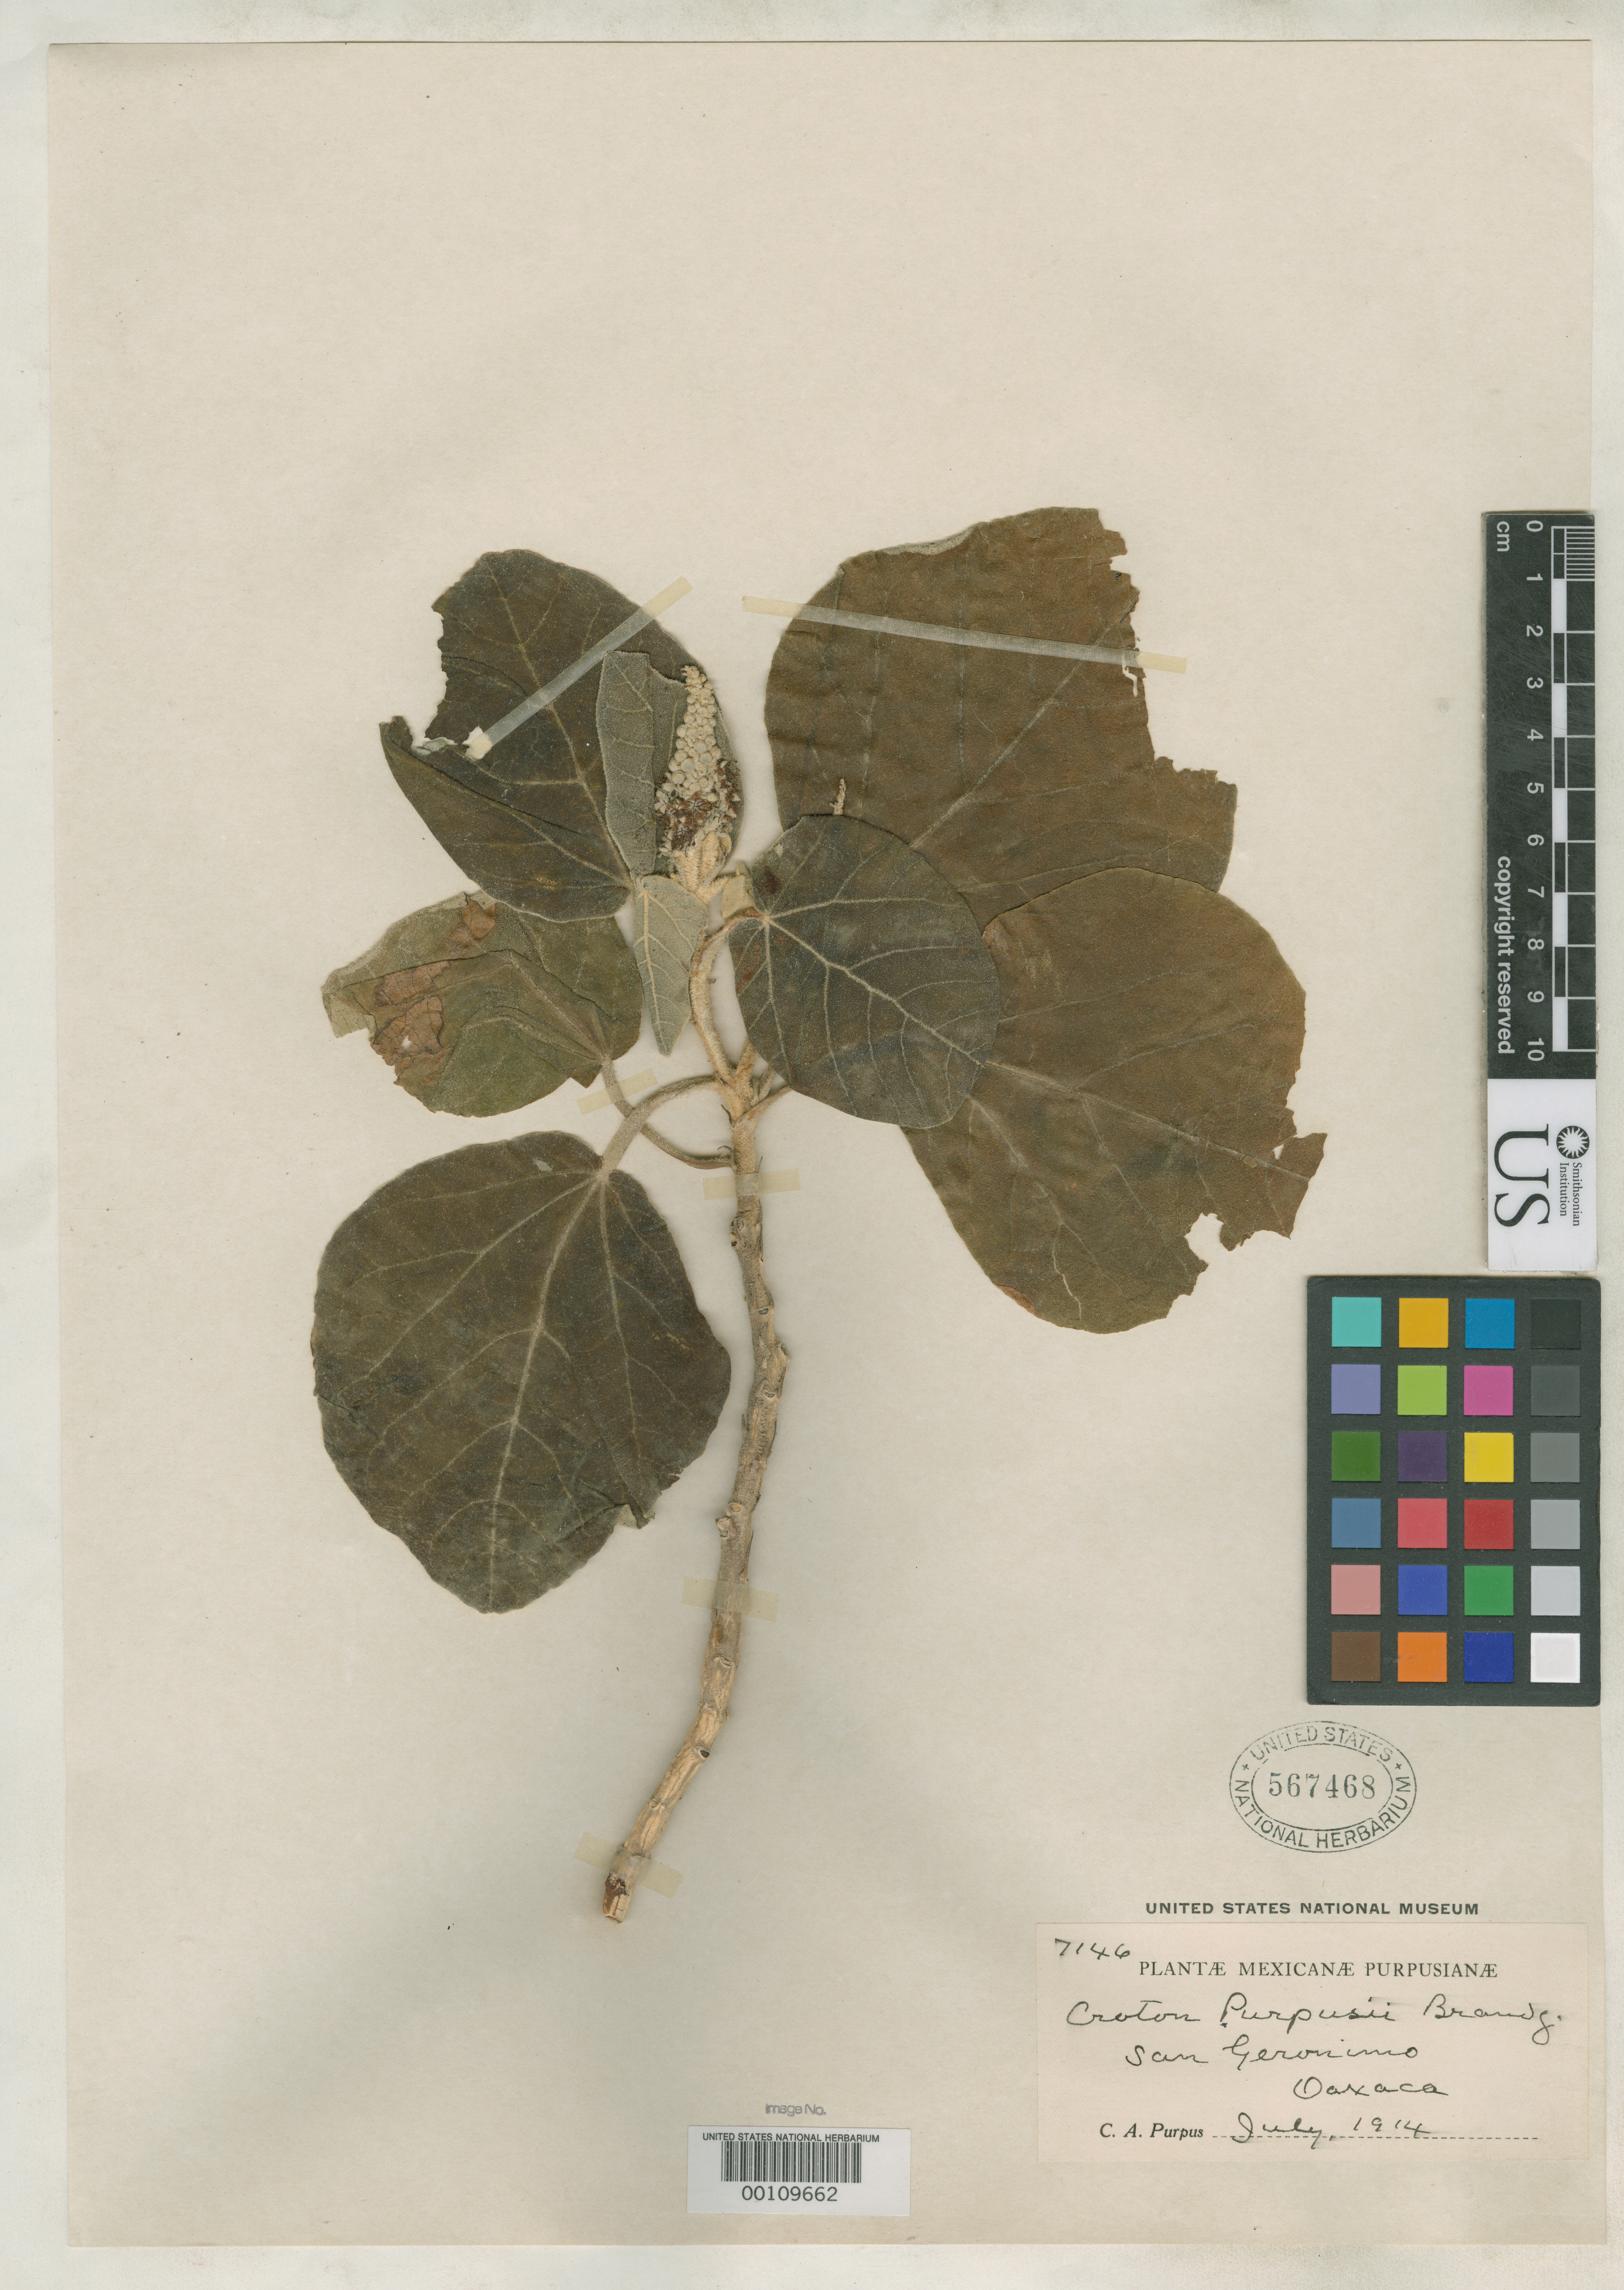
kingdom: Plantae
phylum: Tracheophyta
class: Magnoliopsida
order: Malpighiales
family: Euphorbiaceae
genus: Croton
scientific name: Croton purpusii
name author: Brandegee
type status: Isotype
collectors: C. A. Purpus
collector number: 7146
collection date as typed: Jul 1914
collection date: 1914-07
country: Mexico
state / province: Oaxaca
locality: Near San Geronimo.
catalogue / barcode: US 567468